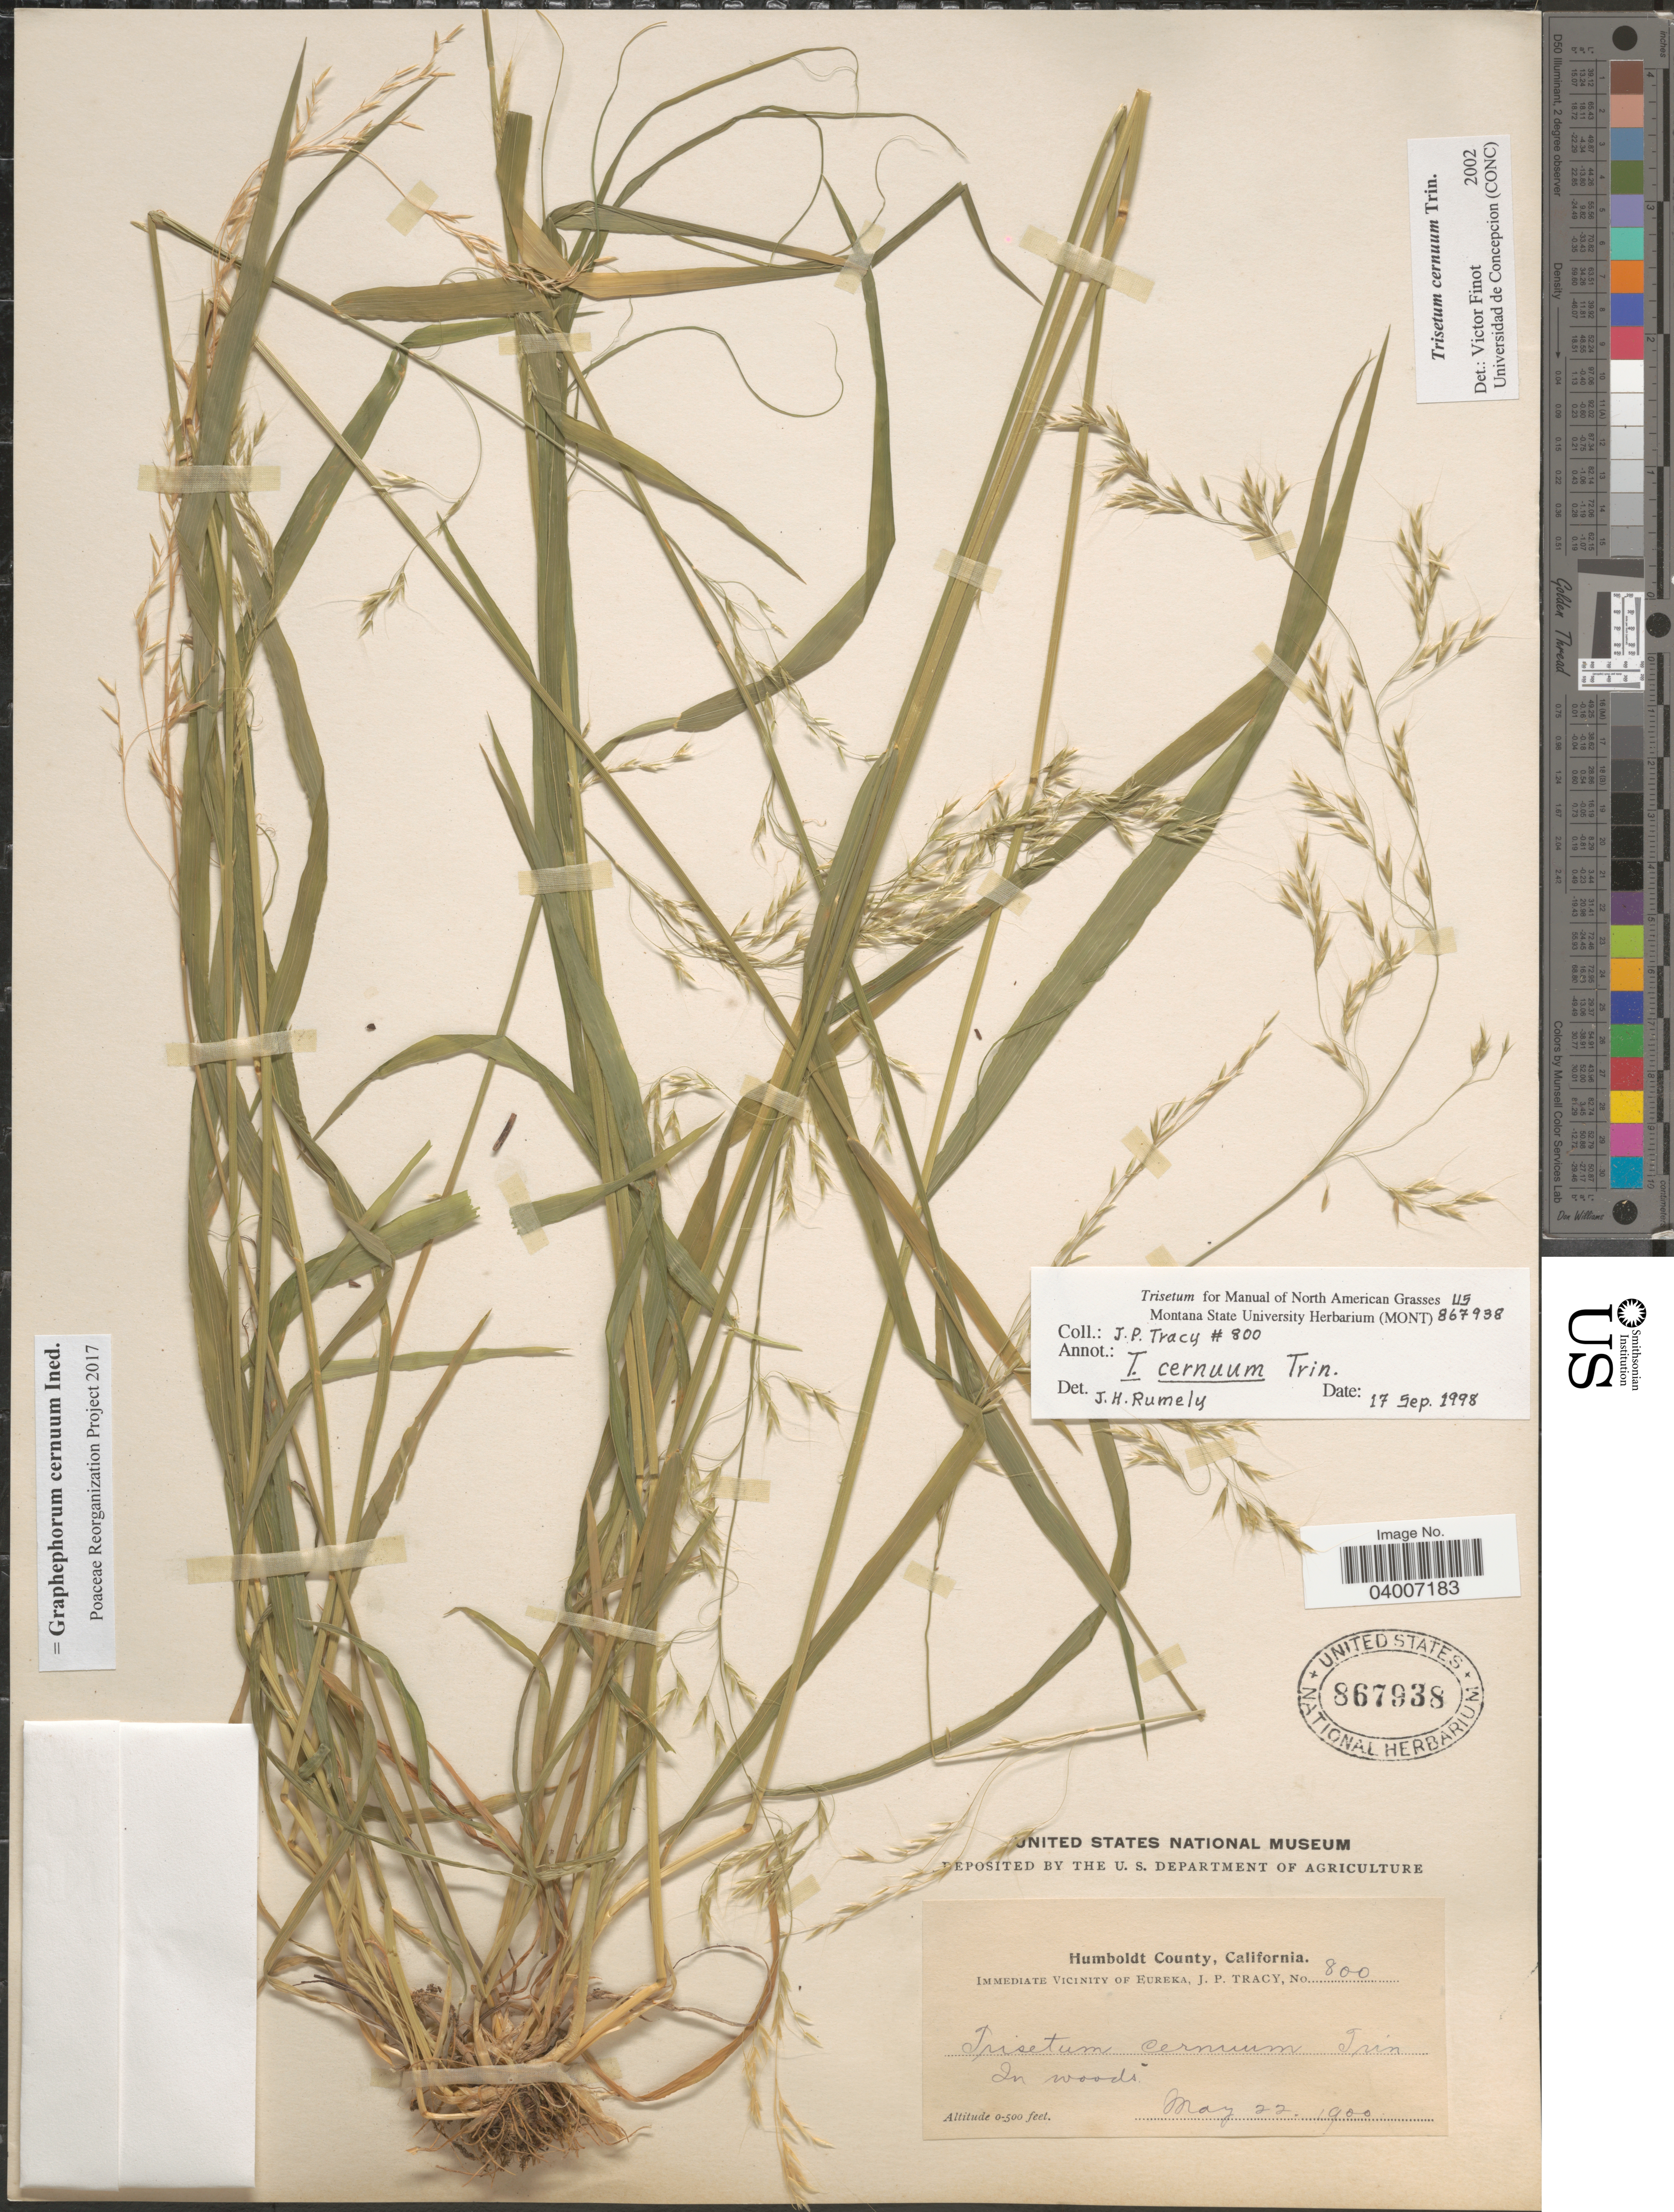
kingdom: Plantae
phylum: Tracheophyta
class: Liliopsida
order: Poales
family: Poaceae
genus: Graphephorum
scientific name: Graphephorum cernuum ined.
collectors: J. Tracy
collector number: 800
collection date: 1900-05-22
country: United States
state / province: California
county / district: Humboldt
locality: Humboldt County. Immediate vicinity of Eureka.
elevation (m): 0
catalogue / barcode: US 867938